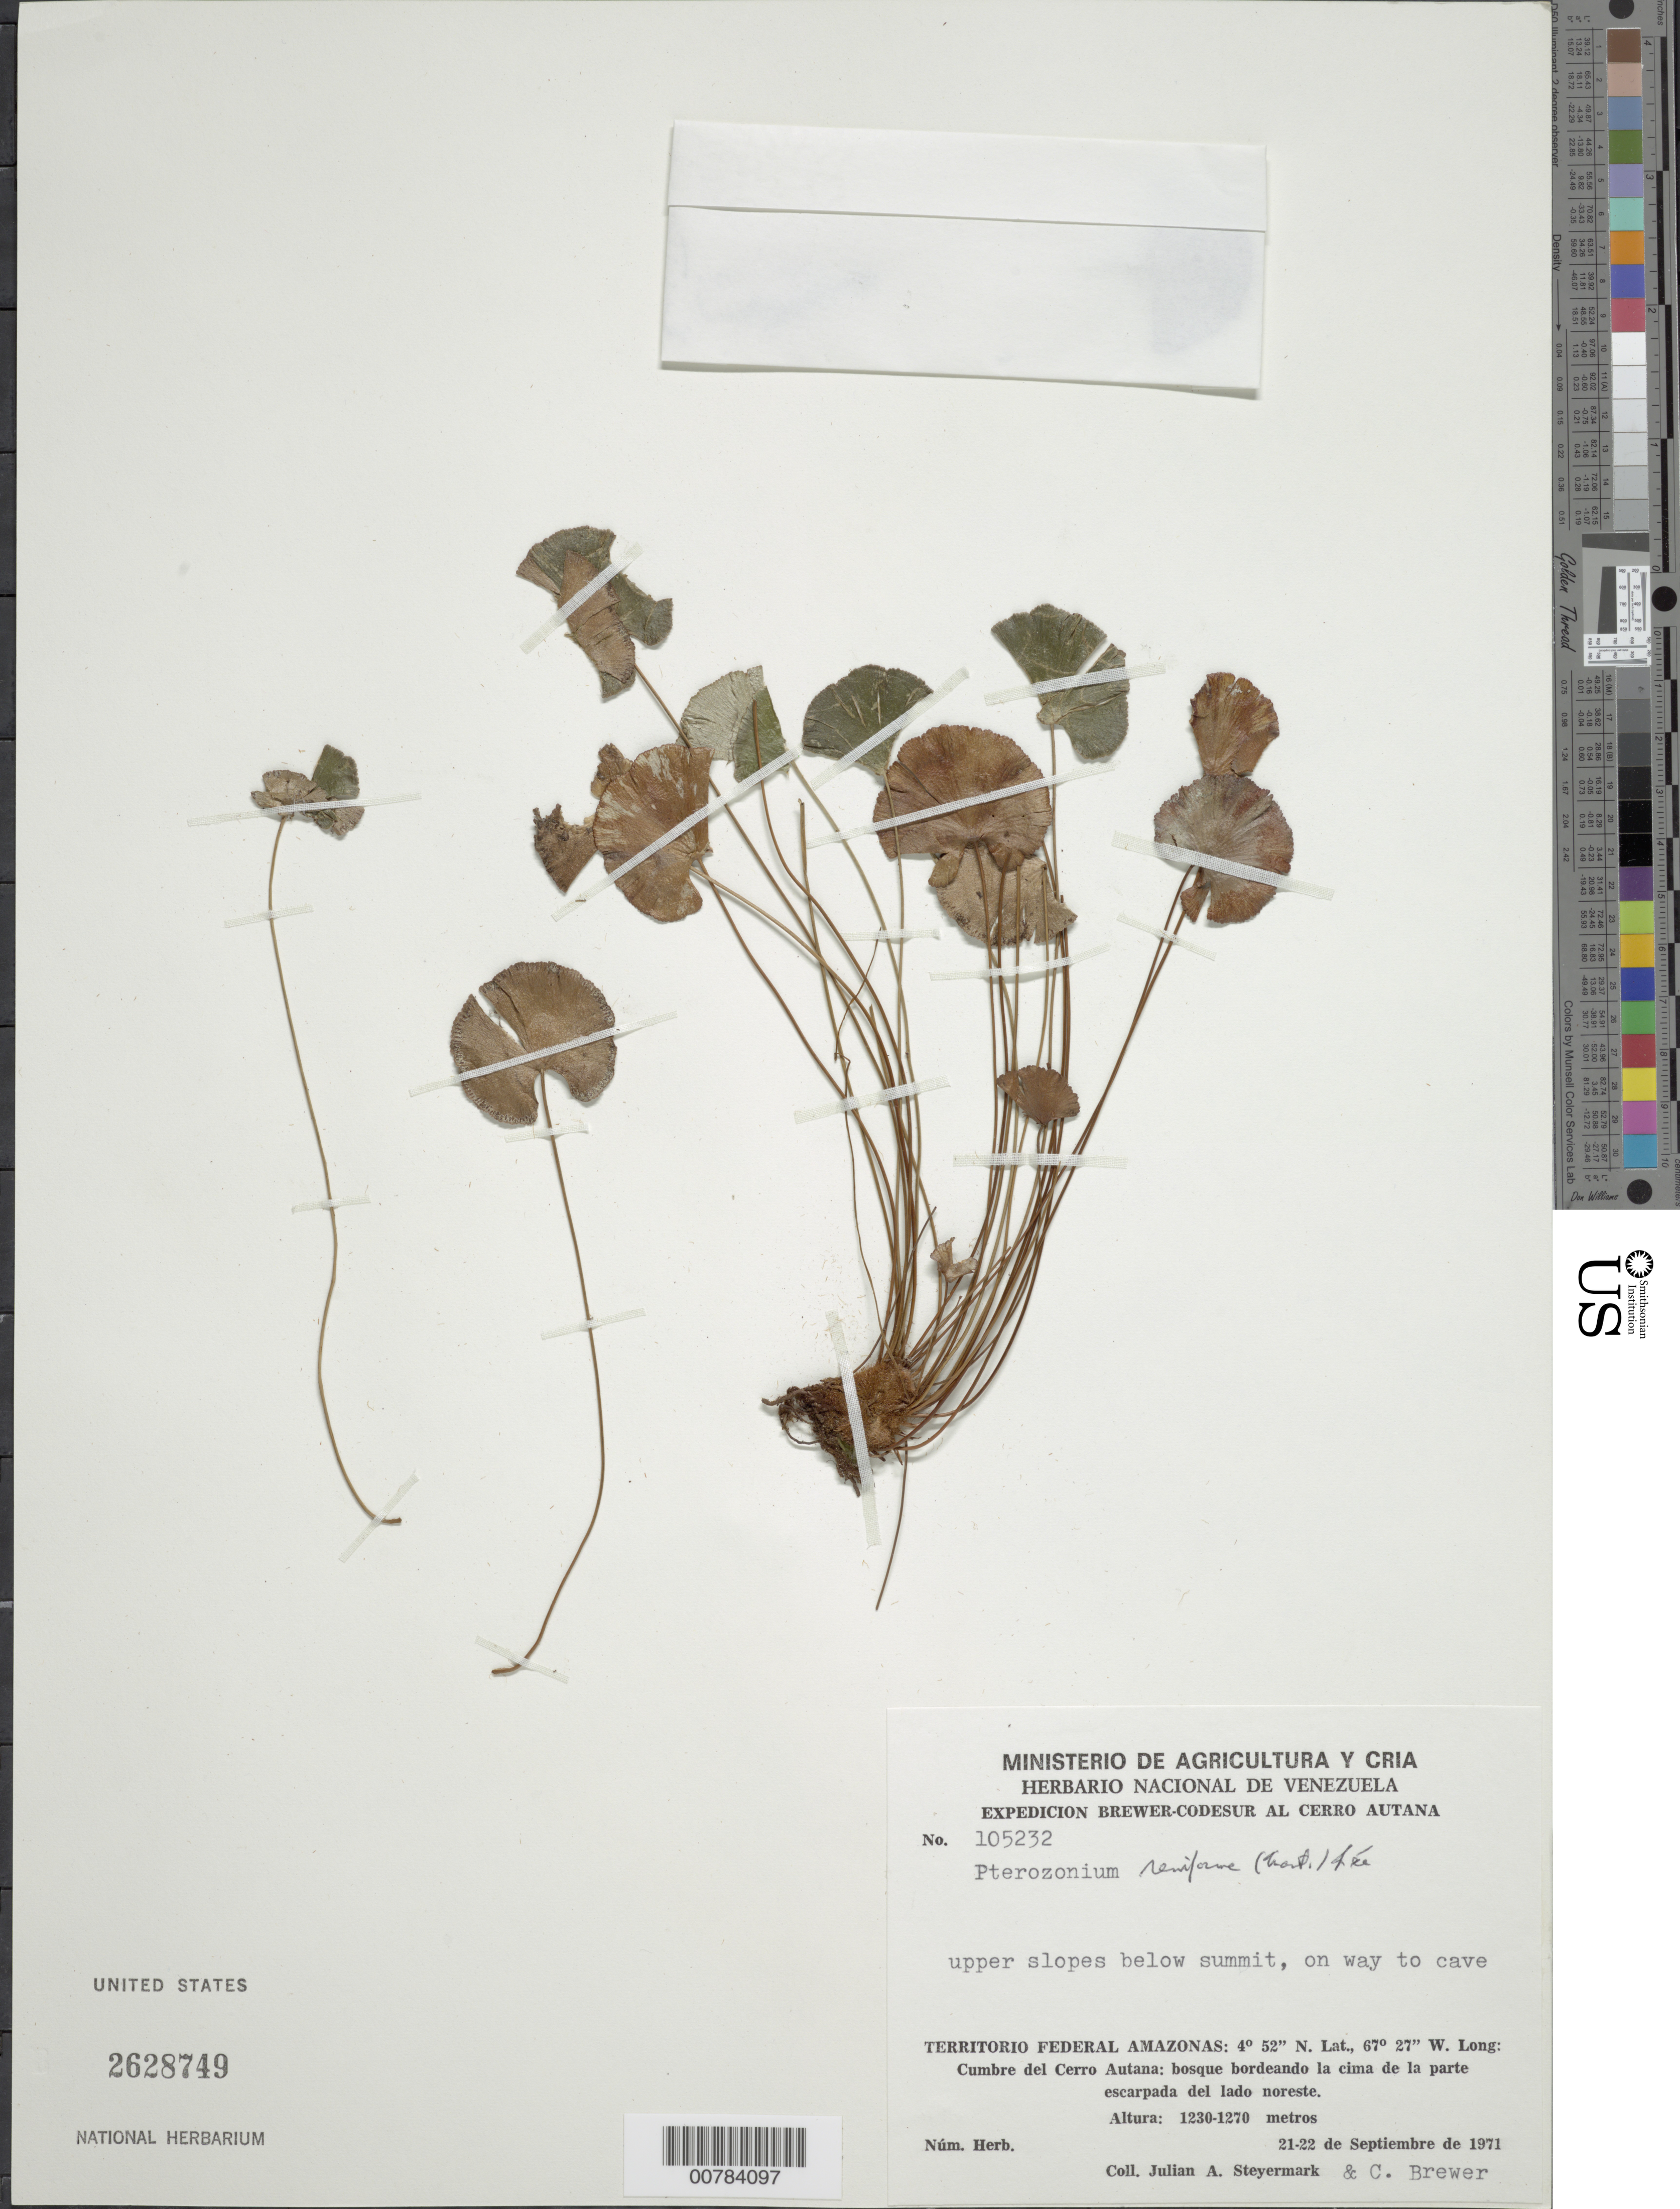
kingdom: Plantae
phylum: Tracheophyta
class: Polypodiopsida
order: Polypodiales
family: Pteridaceae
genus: Pterozonium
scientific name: Pterozonium reniforme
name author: (Mart.) Fée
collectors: J. Steyermark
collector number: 105232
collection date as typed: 21-Sep-71 to 22-Sep-71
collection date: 1971-09-21/1971-09-22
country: Venezuela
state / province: Amazonas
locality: Cerro Autana, cumbre, de la parte escarpada del lado NE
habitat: Sandstone ledges of cave, bosque bordeando la cima de la parte escarpada del lado noresste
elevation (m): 1230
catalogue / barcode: US 2628749